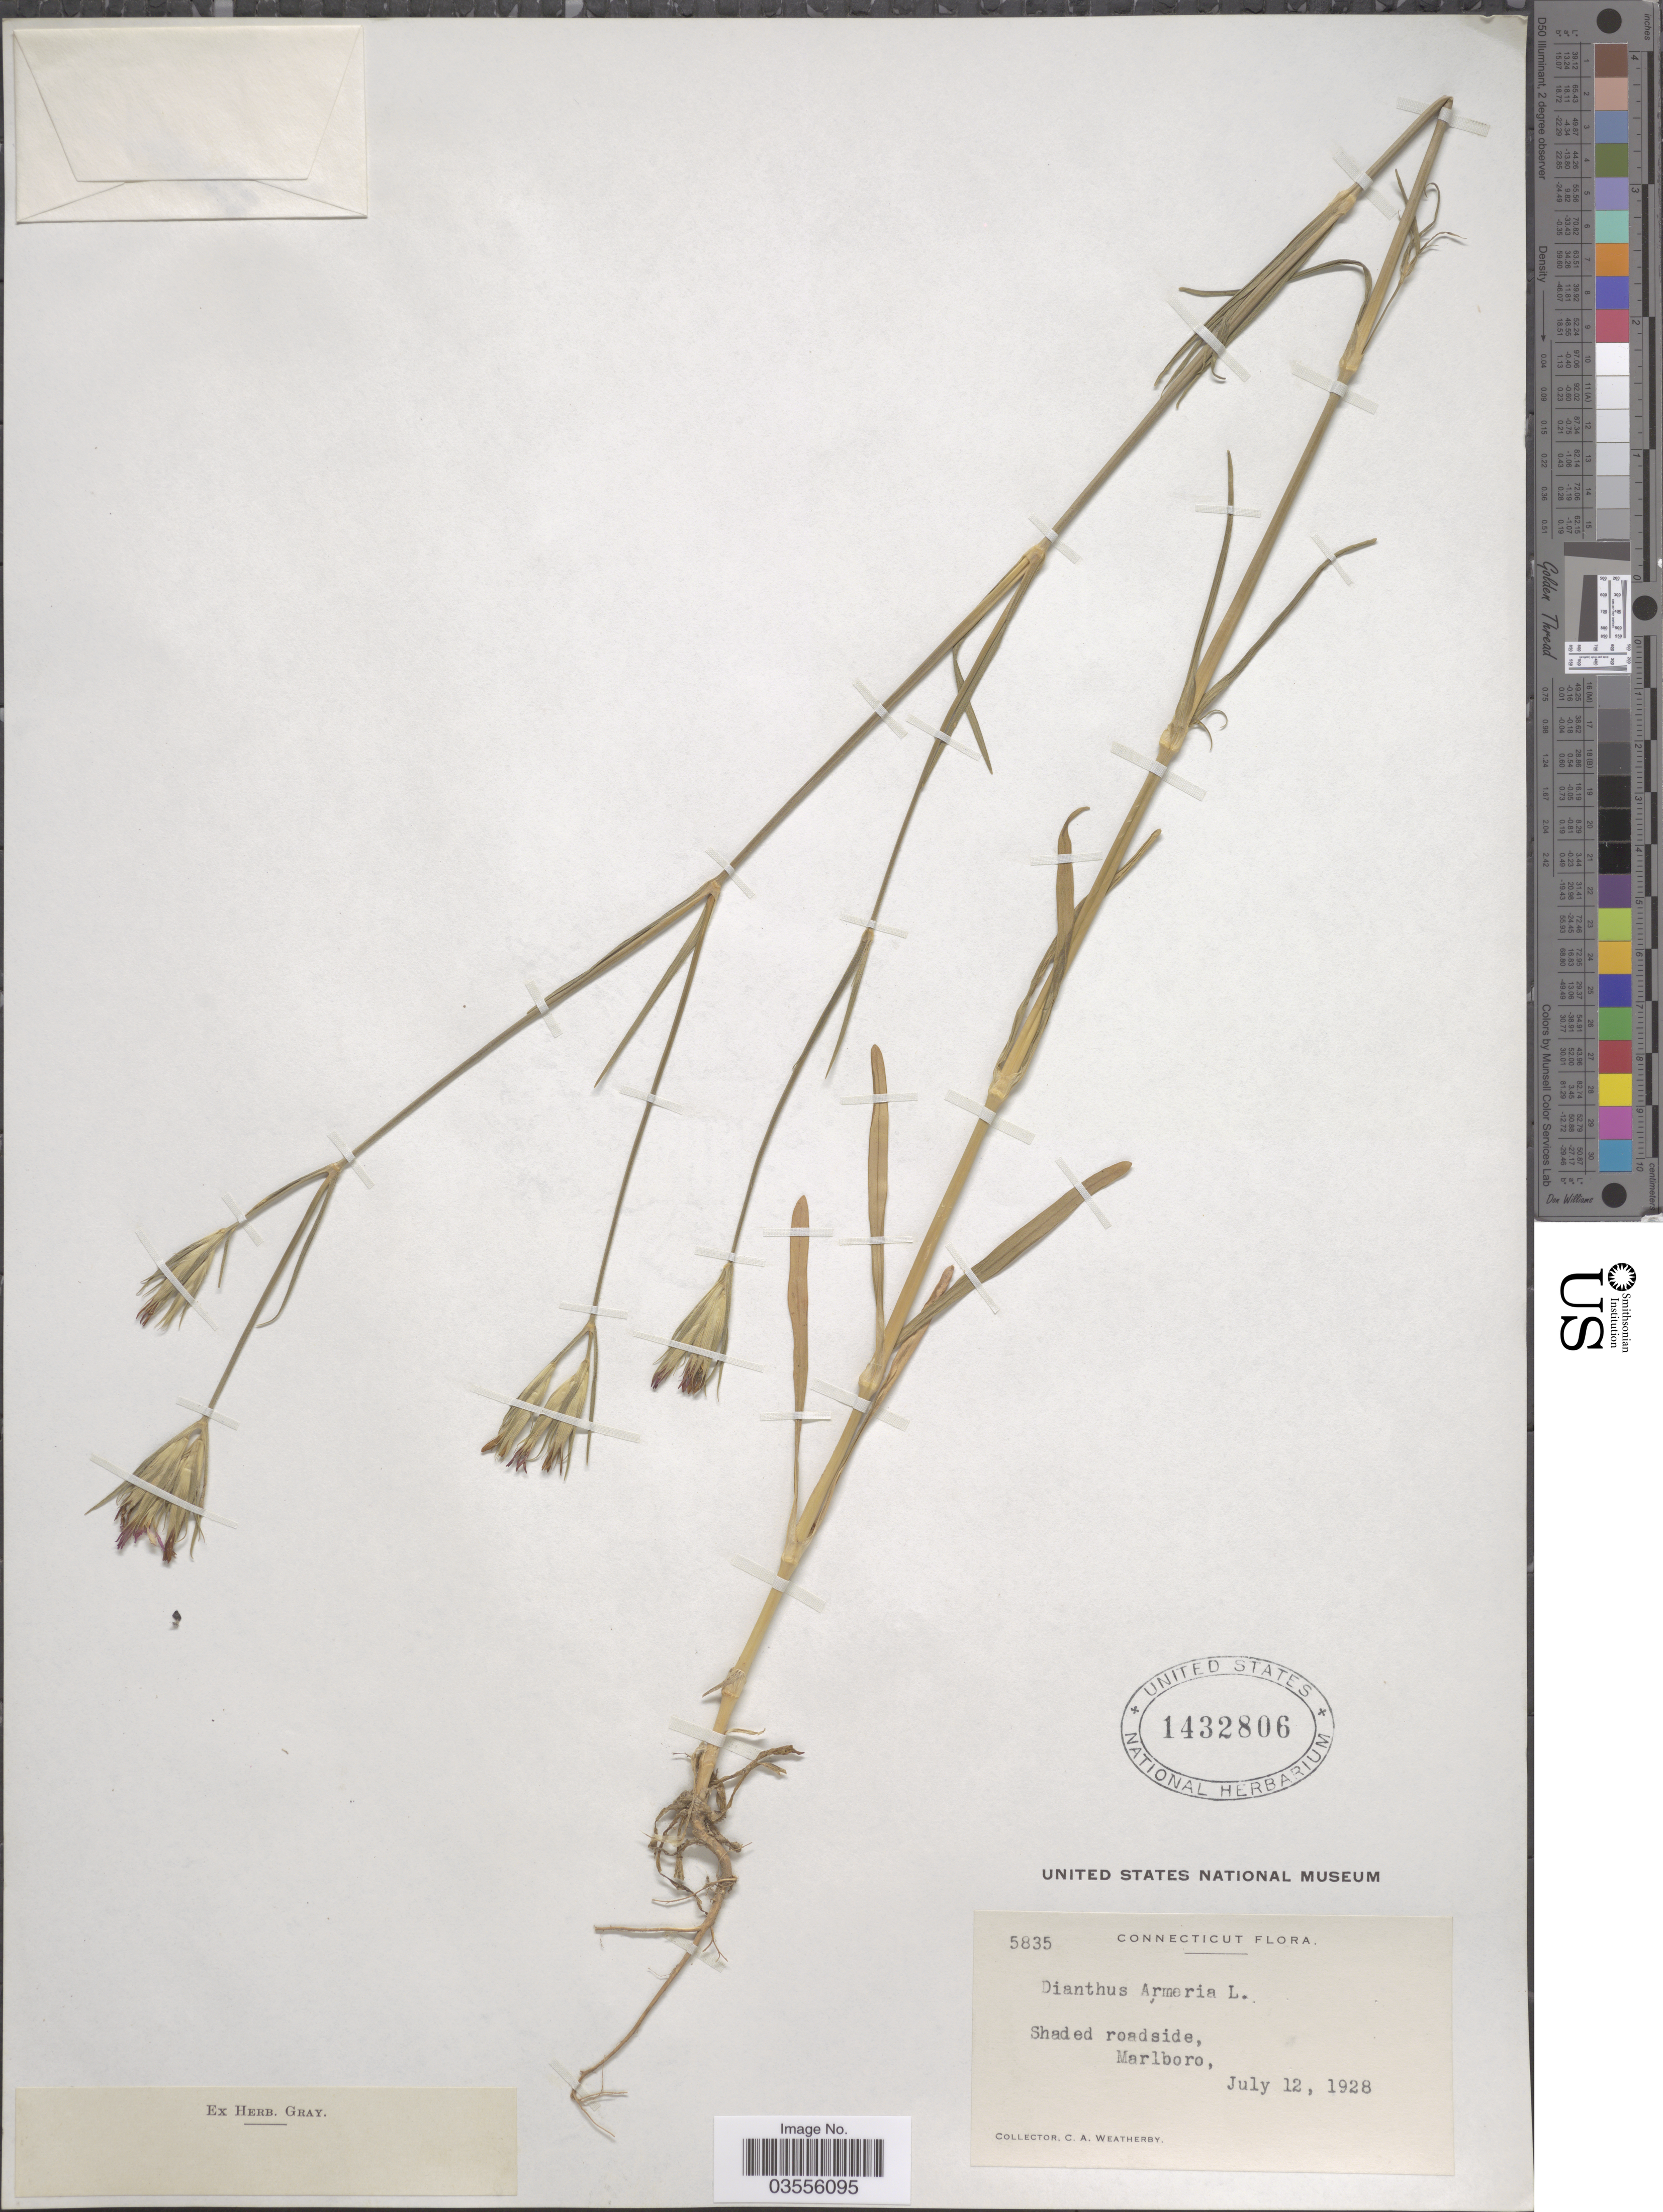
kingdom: Plantae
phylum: Tracheophyta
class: Magnoliopsida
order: Caryophyllales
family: Caryophyllaceae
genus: Dianthus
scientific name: Dianthus armeria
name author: L.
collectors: C. A. Weatherby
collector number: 5835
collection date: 1928-07-12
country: United States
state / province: Connecticut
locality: Shaded roadside, Marlboro.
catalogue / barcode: US 1432806